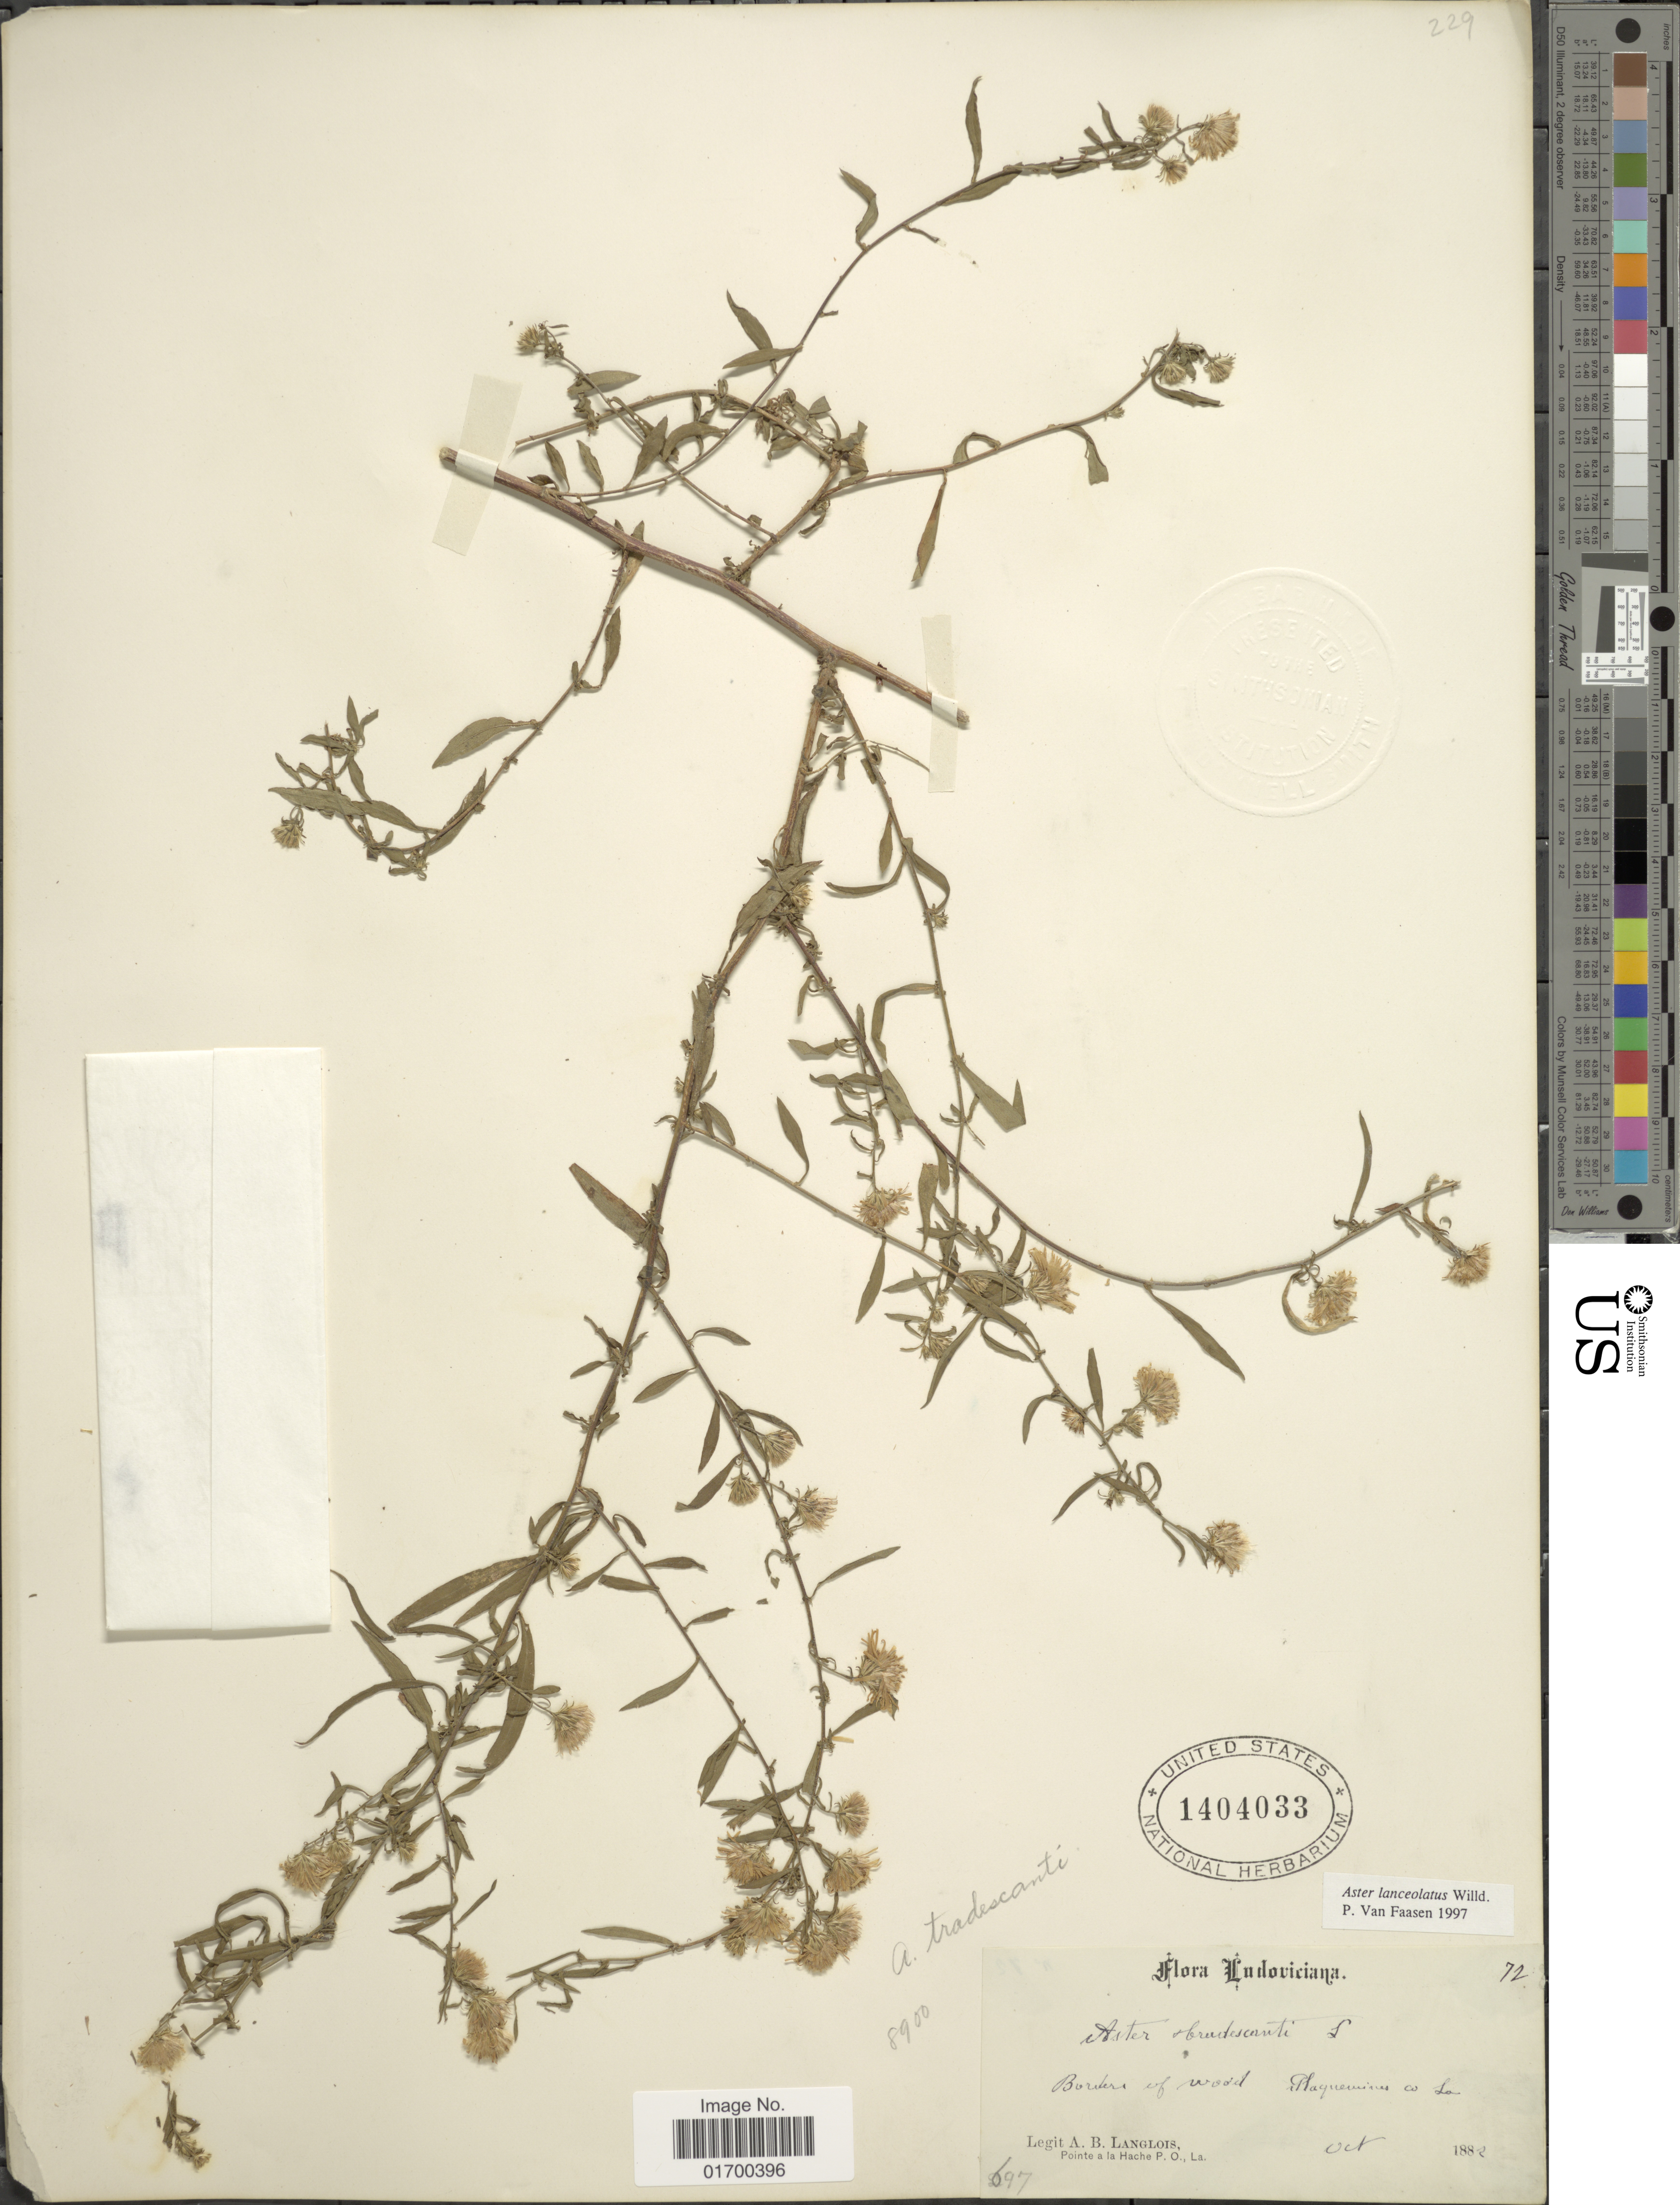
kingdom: Plantae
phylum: Tracheophyta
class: Magnoliopsida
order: Asterales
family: Asteraceae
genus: Symphyotrichum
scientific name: Symphyotrichum lanceolatum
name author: (Willd.) G.L. Nesom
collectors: A. Langlois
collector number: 697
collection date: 1882-10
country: United States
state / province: Louisiana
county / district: Plaquemines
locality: Borders of wood, Plaquemines Co., La.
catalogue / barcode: US 1404033